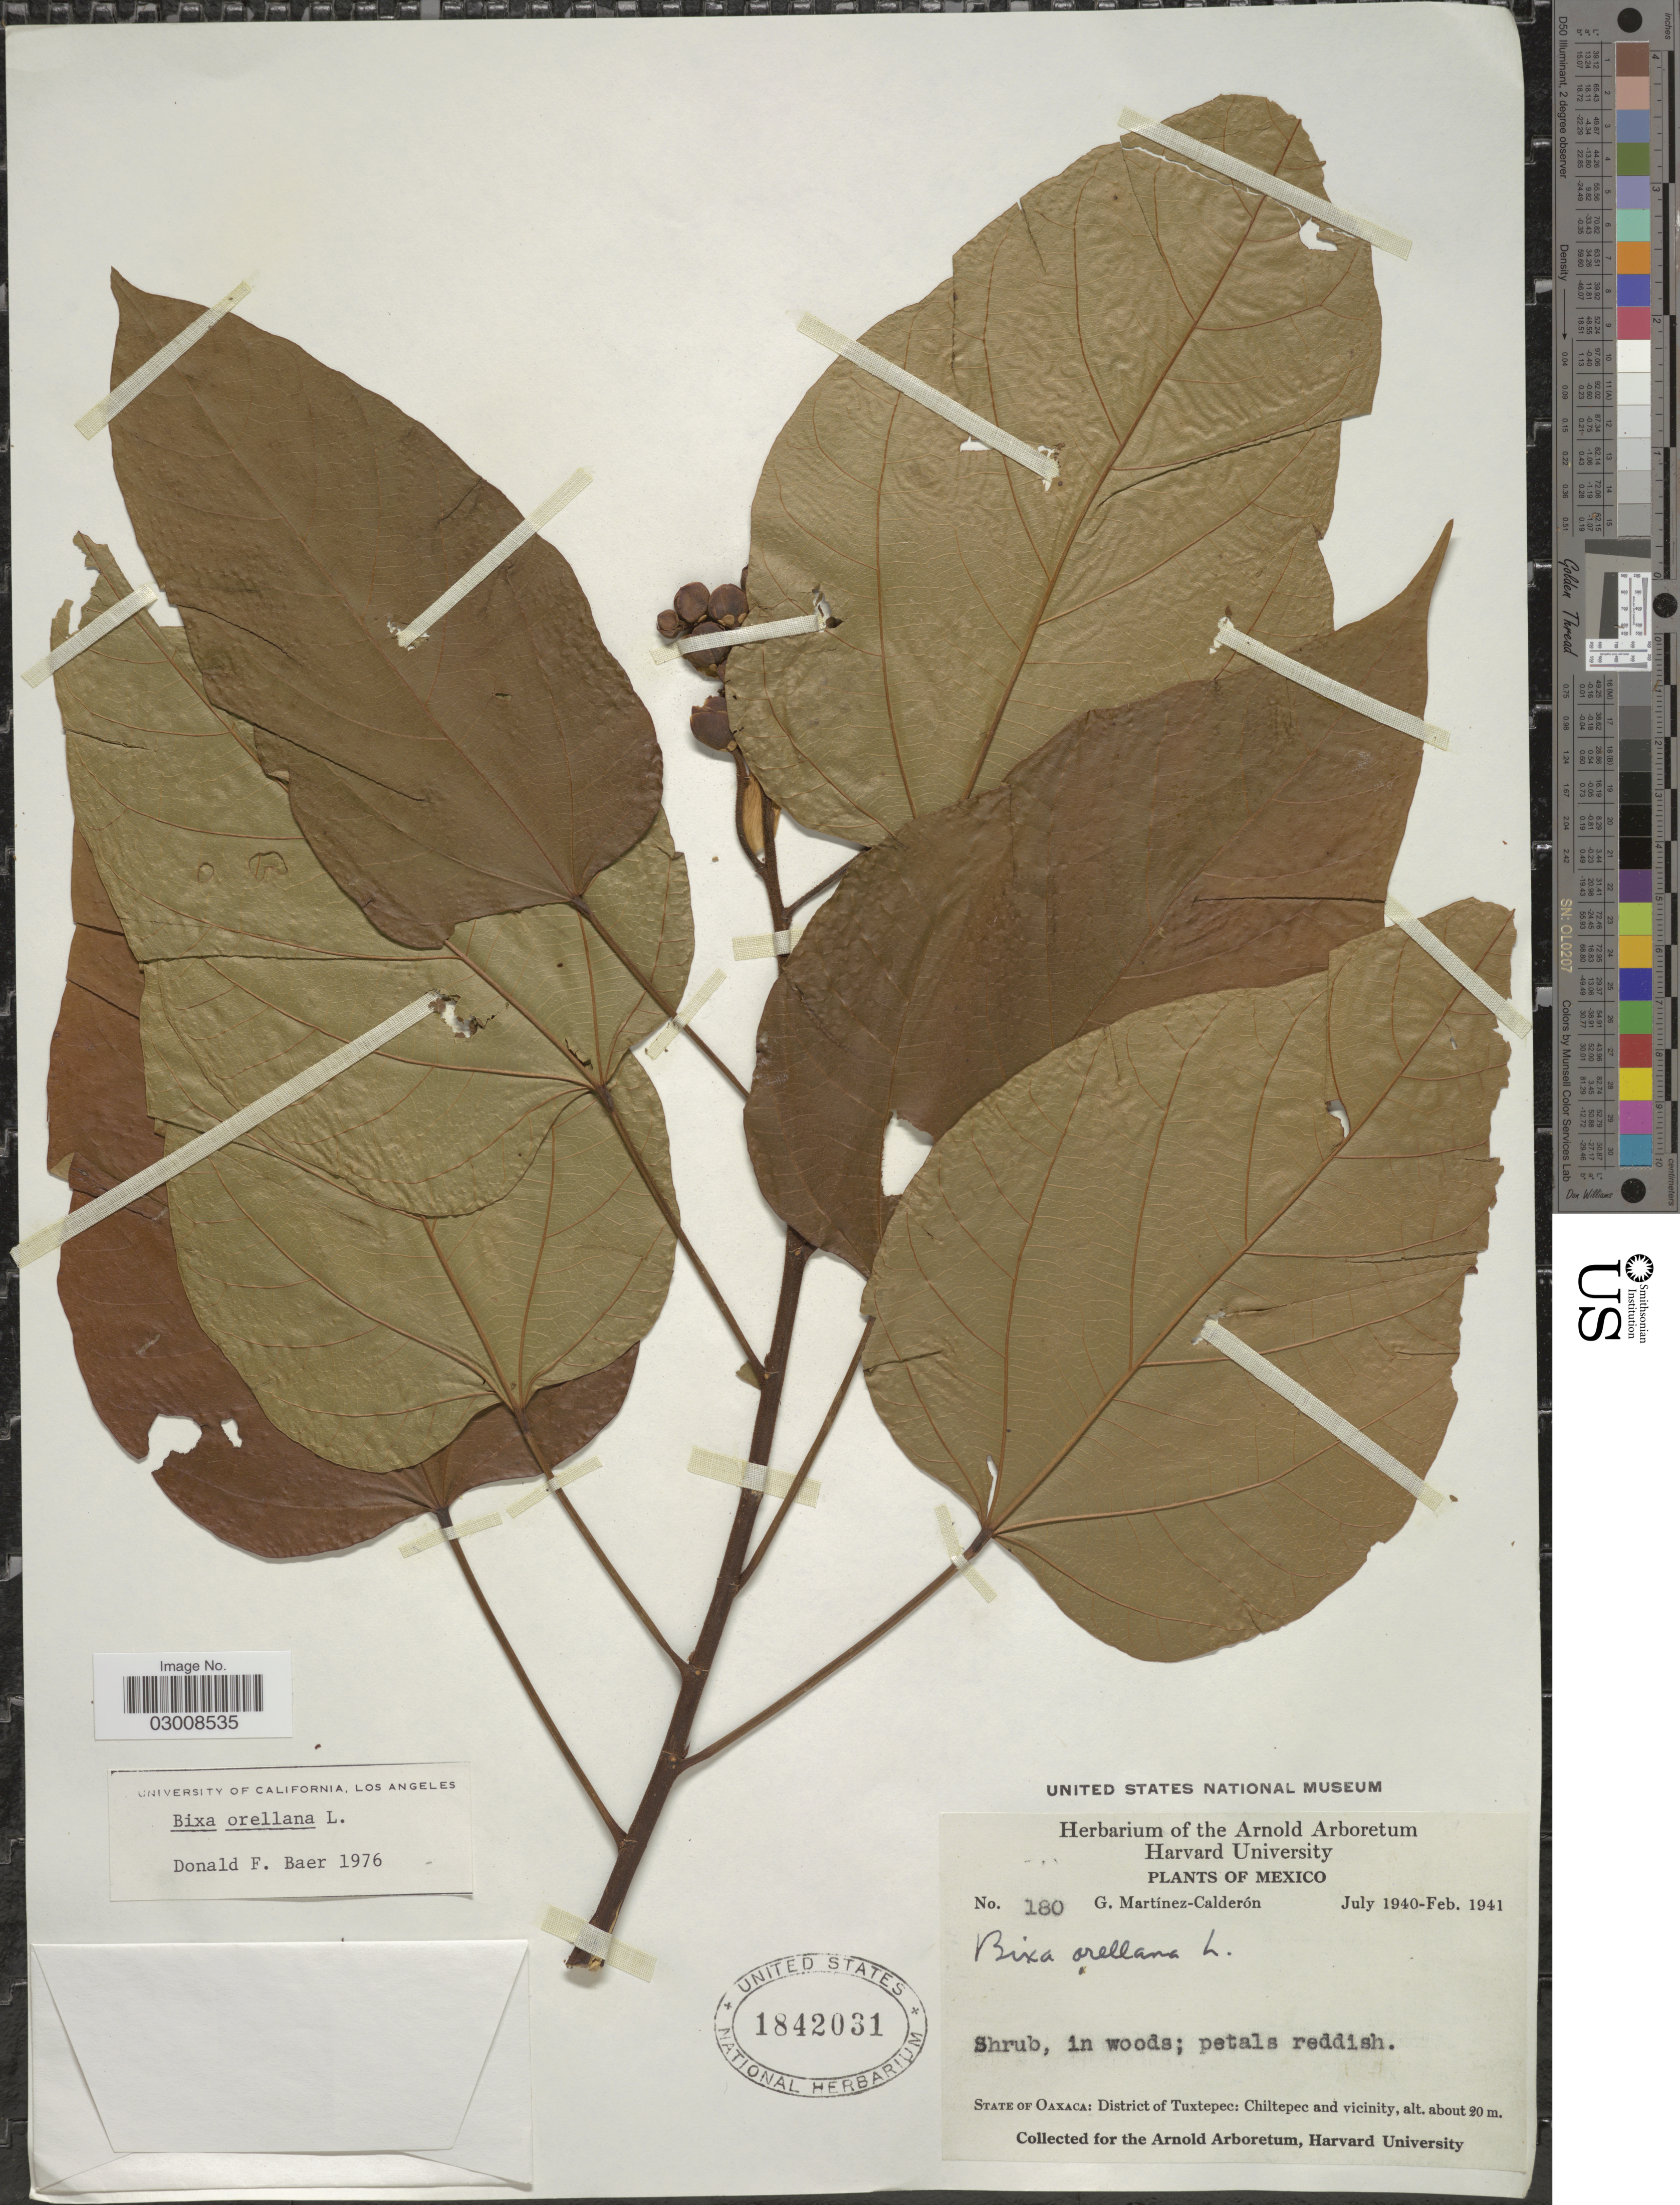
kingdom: Plantae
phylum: Tracheophyta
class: Magnoliopsida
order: Malvales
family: Bixaceae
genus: Bixa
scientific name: Bixa orellana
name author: L.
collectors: G. Martinez-C.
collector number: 180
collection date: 1940-07/1941-01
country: Mexico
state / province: Oaxaca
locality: District of Tuxtepec: Chiltepec and vicinity.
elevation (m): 20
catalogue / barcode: US 1842031